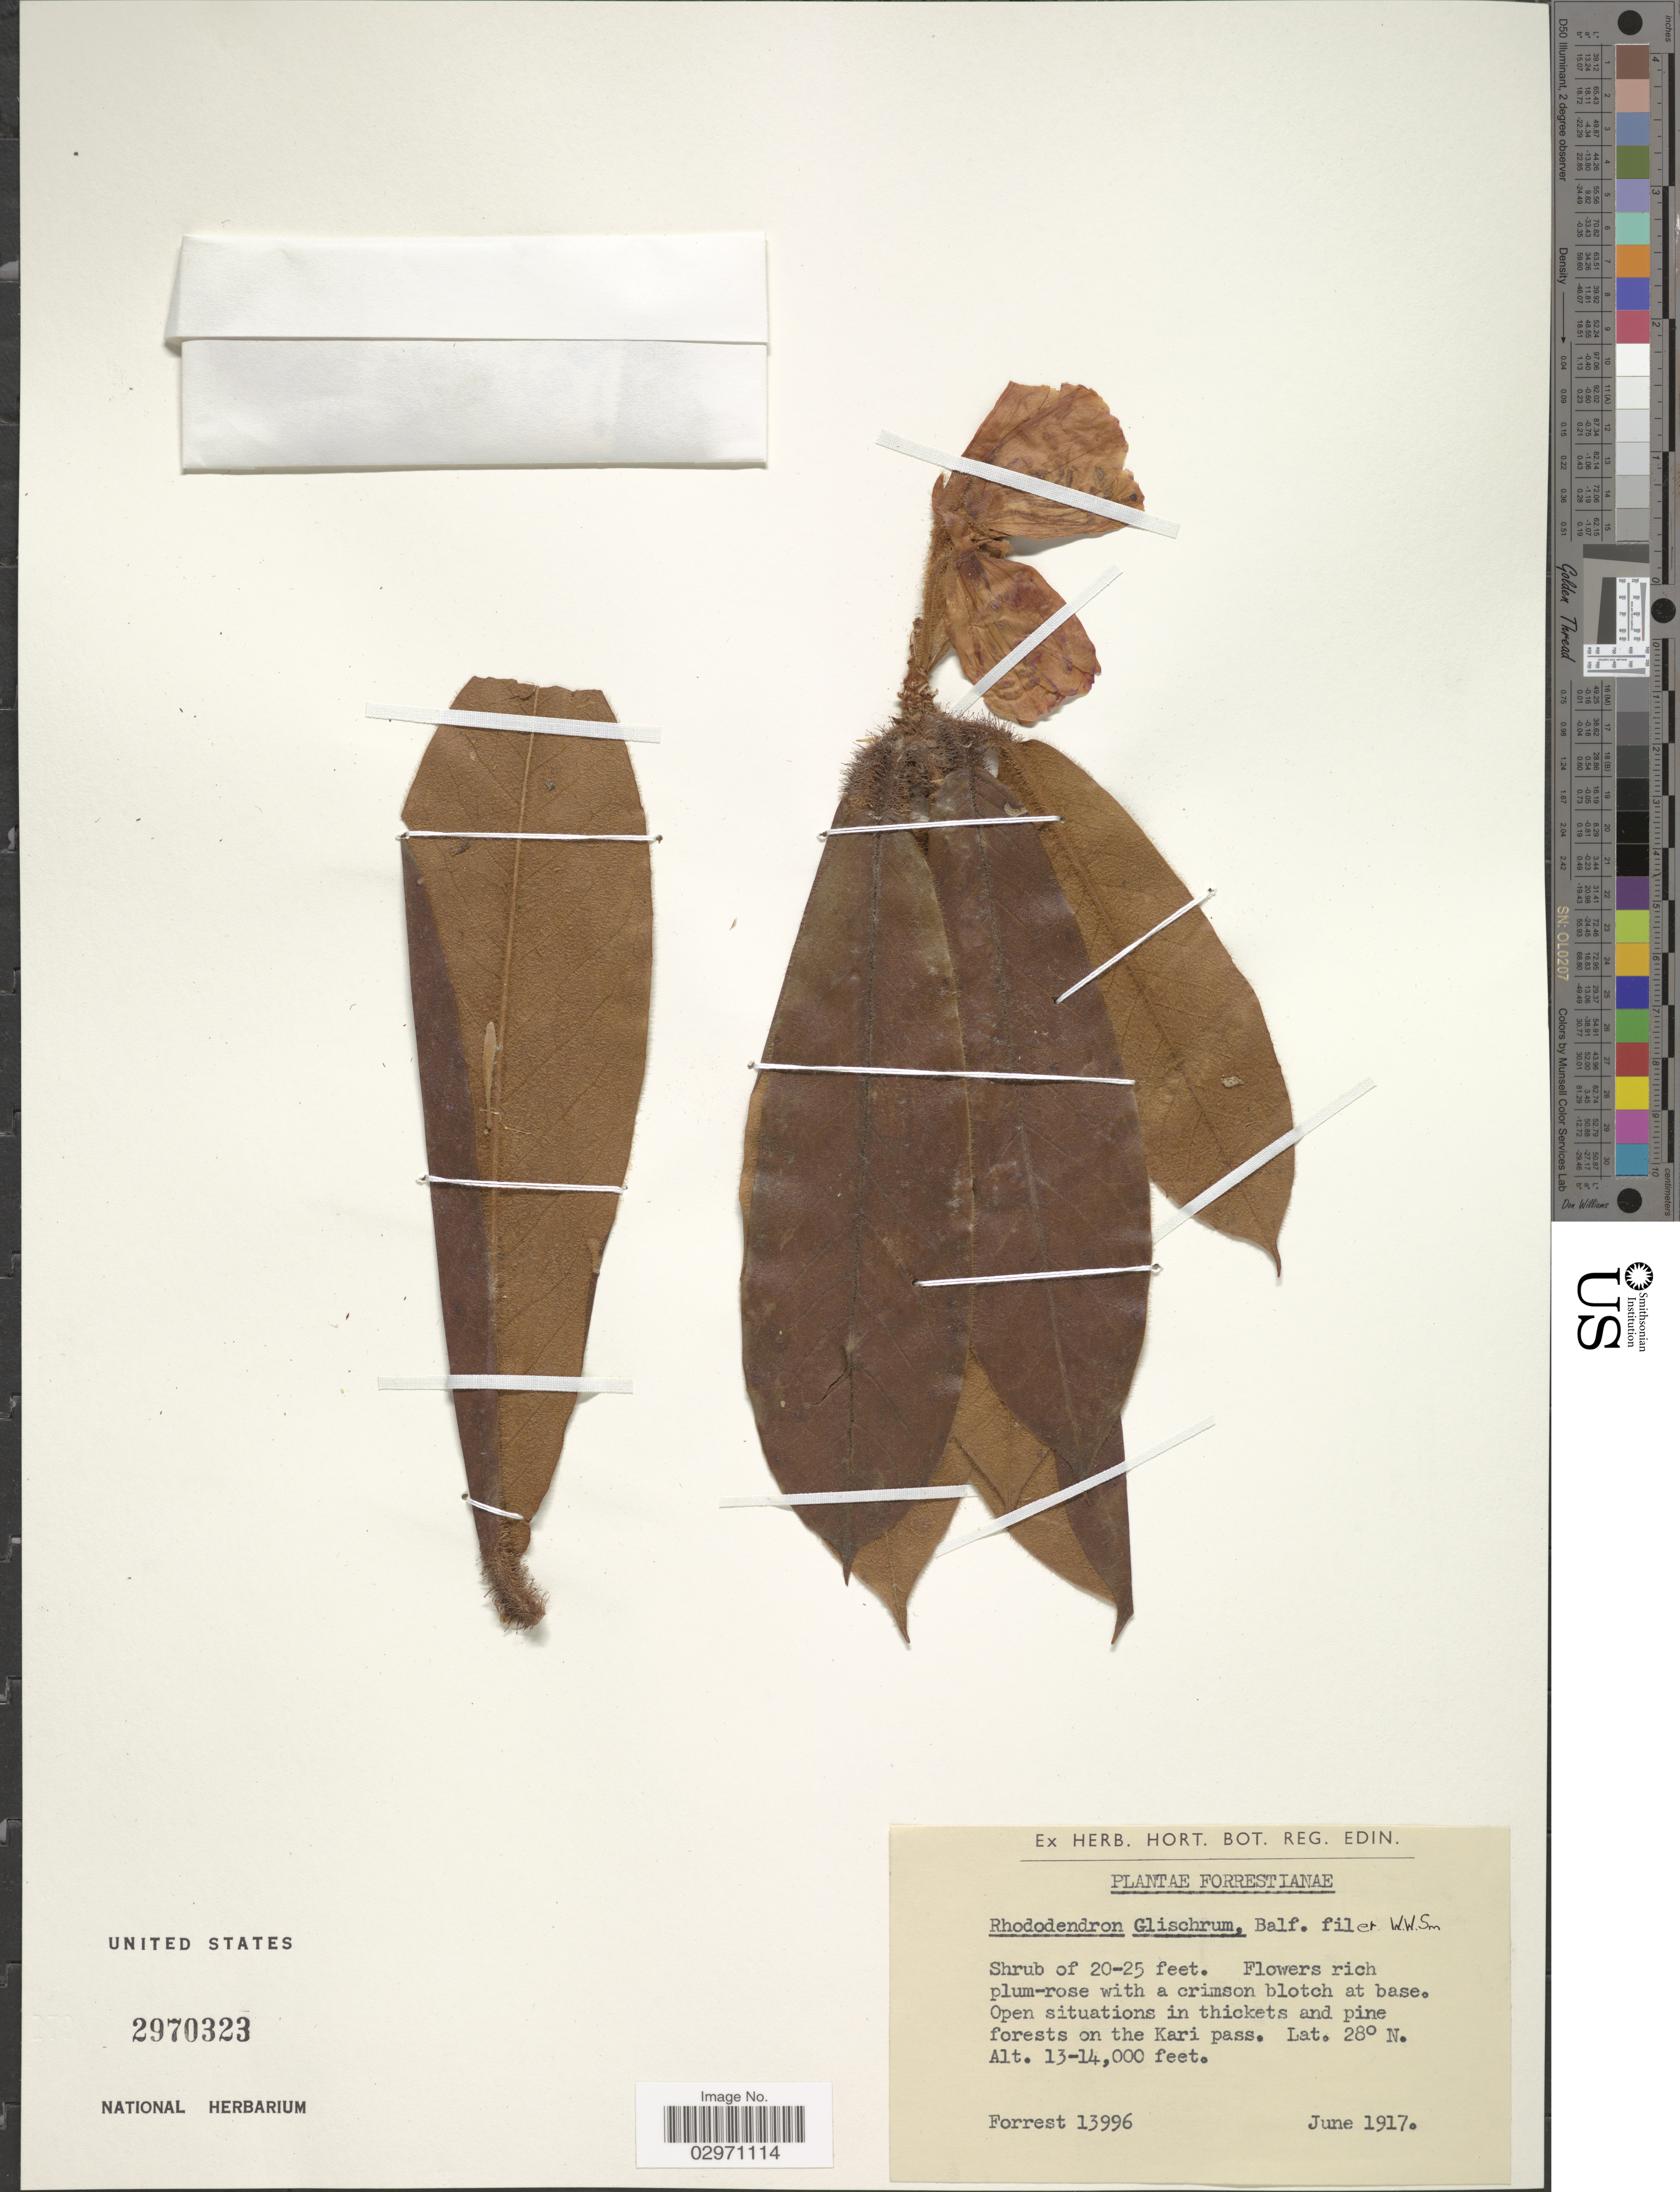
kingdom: Plantae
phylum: Tracheophyta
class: Magnoliopsida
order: Ericales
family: Ericaceae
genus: Rhododendron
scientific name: Rhododendron glischrum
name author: Balf. f. & W.W. Sm.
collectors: -. Forrest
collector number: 13996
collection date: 1917-06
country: China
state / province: Yunnan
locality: On the Kari pass.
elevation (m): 3962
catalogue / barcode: US 2970323